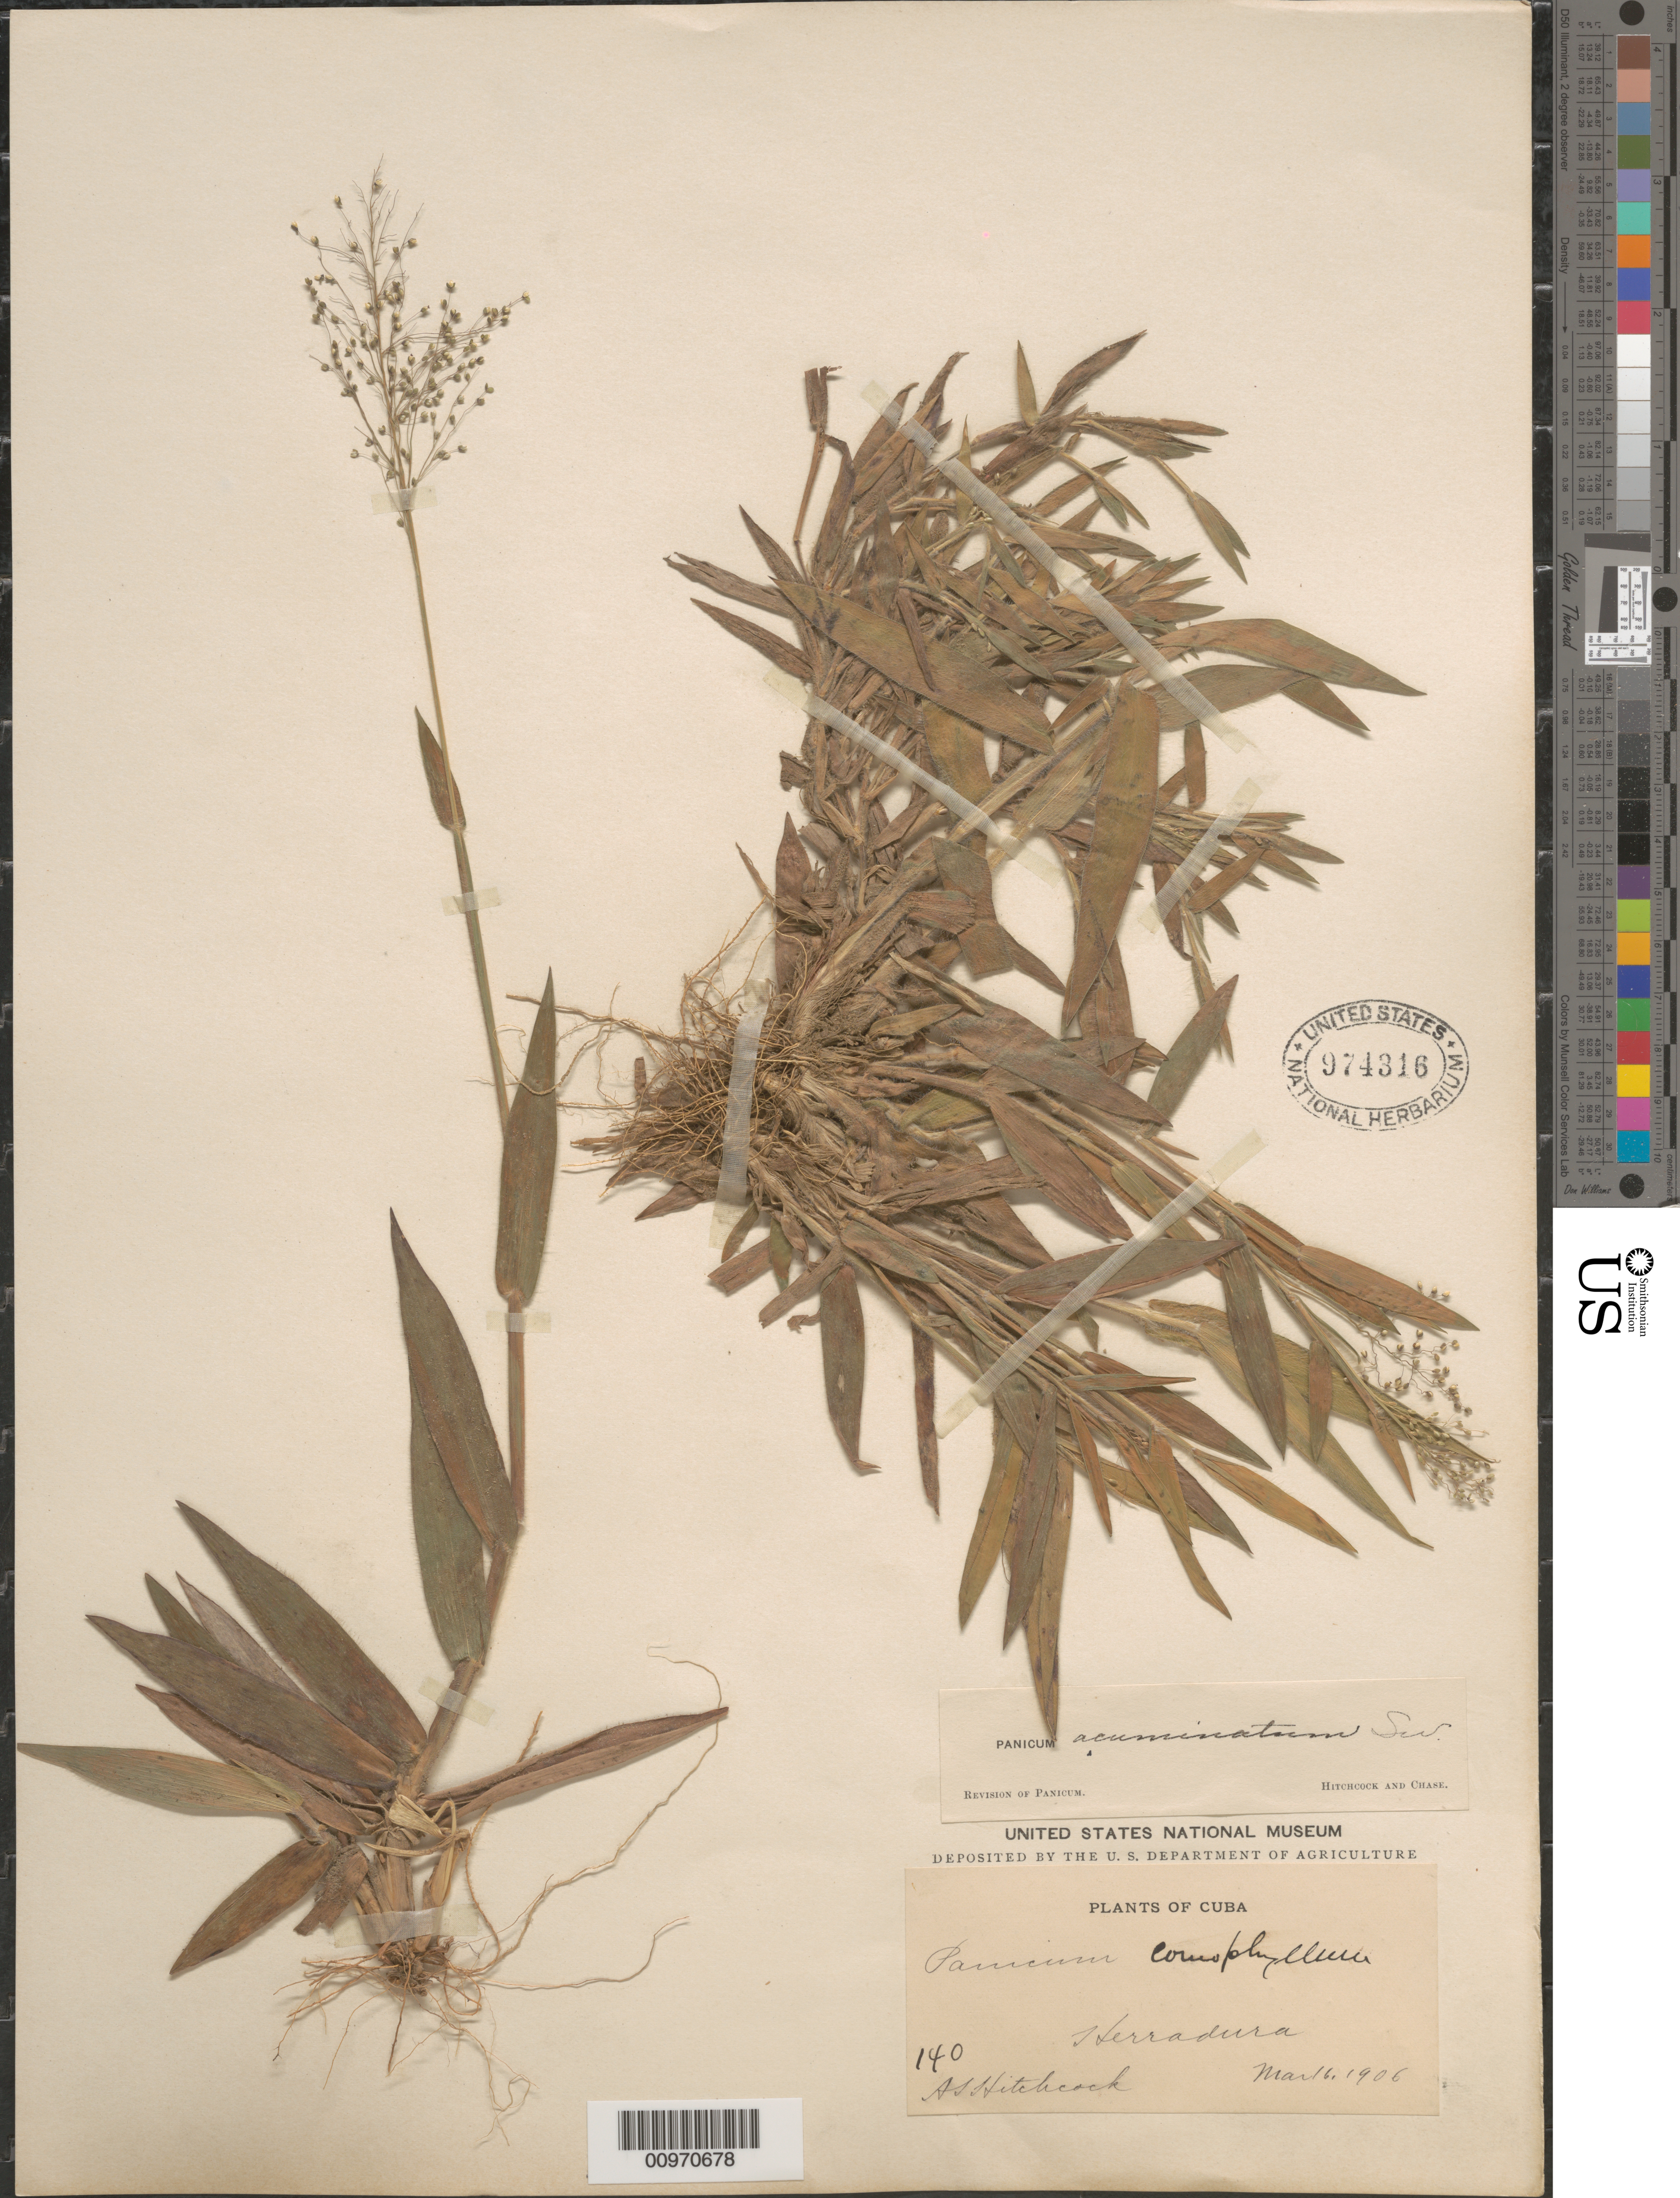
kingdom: Plantae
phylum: Tracheophyta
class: Liliopsida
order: Poales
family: Poaceae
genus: Panicum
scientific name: Panicum acuminatum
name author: Sw.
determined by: Hitchcock, A. S.; Chase, [M.] A.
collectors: A. S. Hitchcock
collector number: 140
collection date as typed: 16 Mar 1906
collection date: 1906-03-16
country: Cuba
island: Cuba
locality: Herradura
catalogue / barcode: US 974316